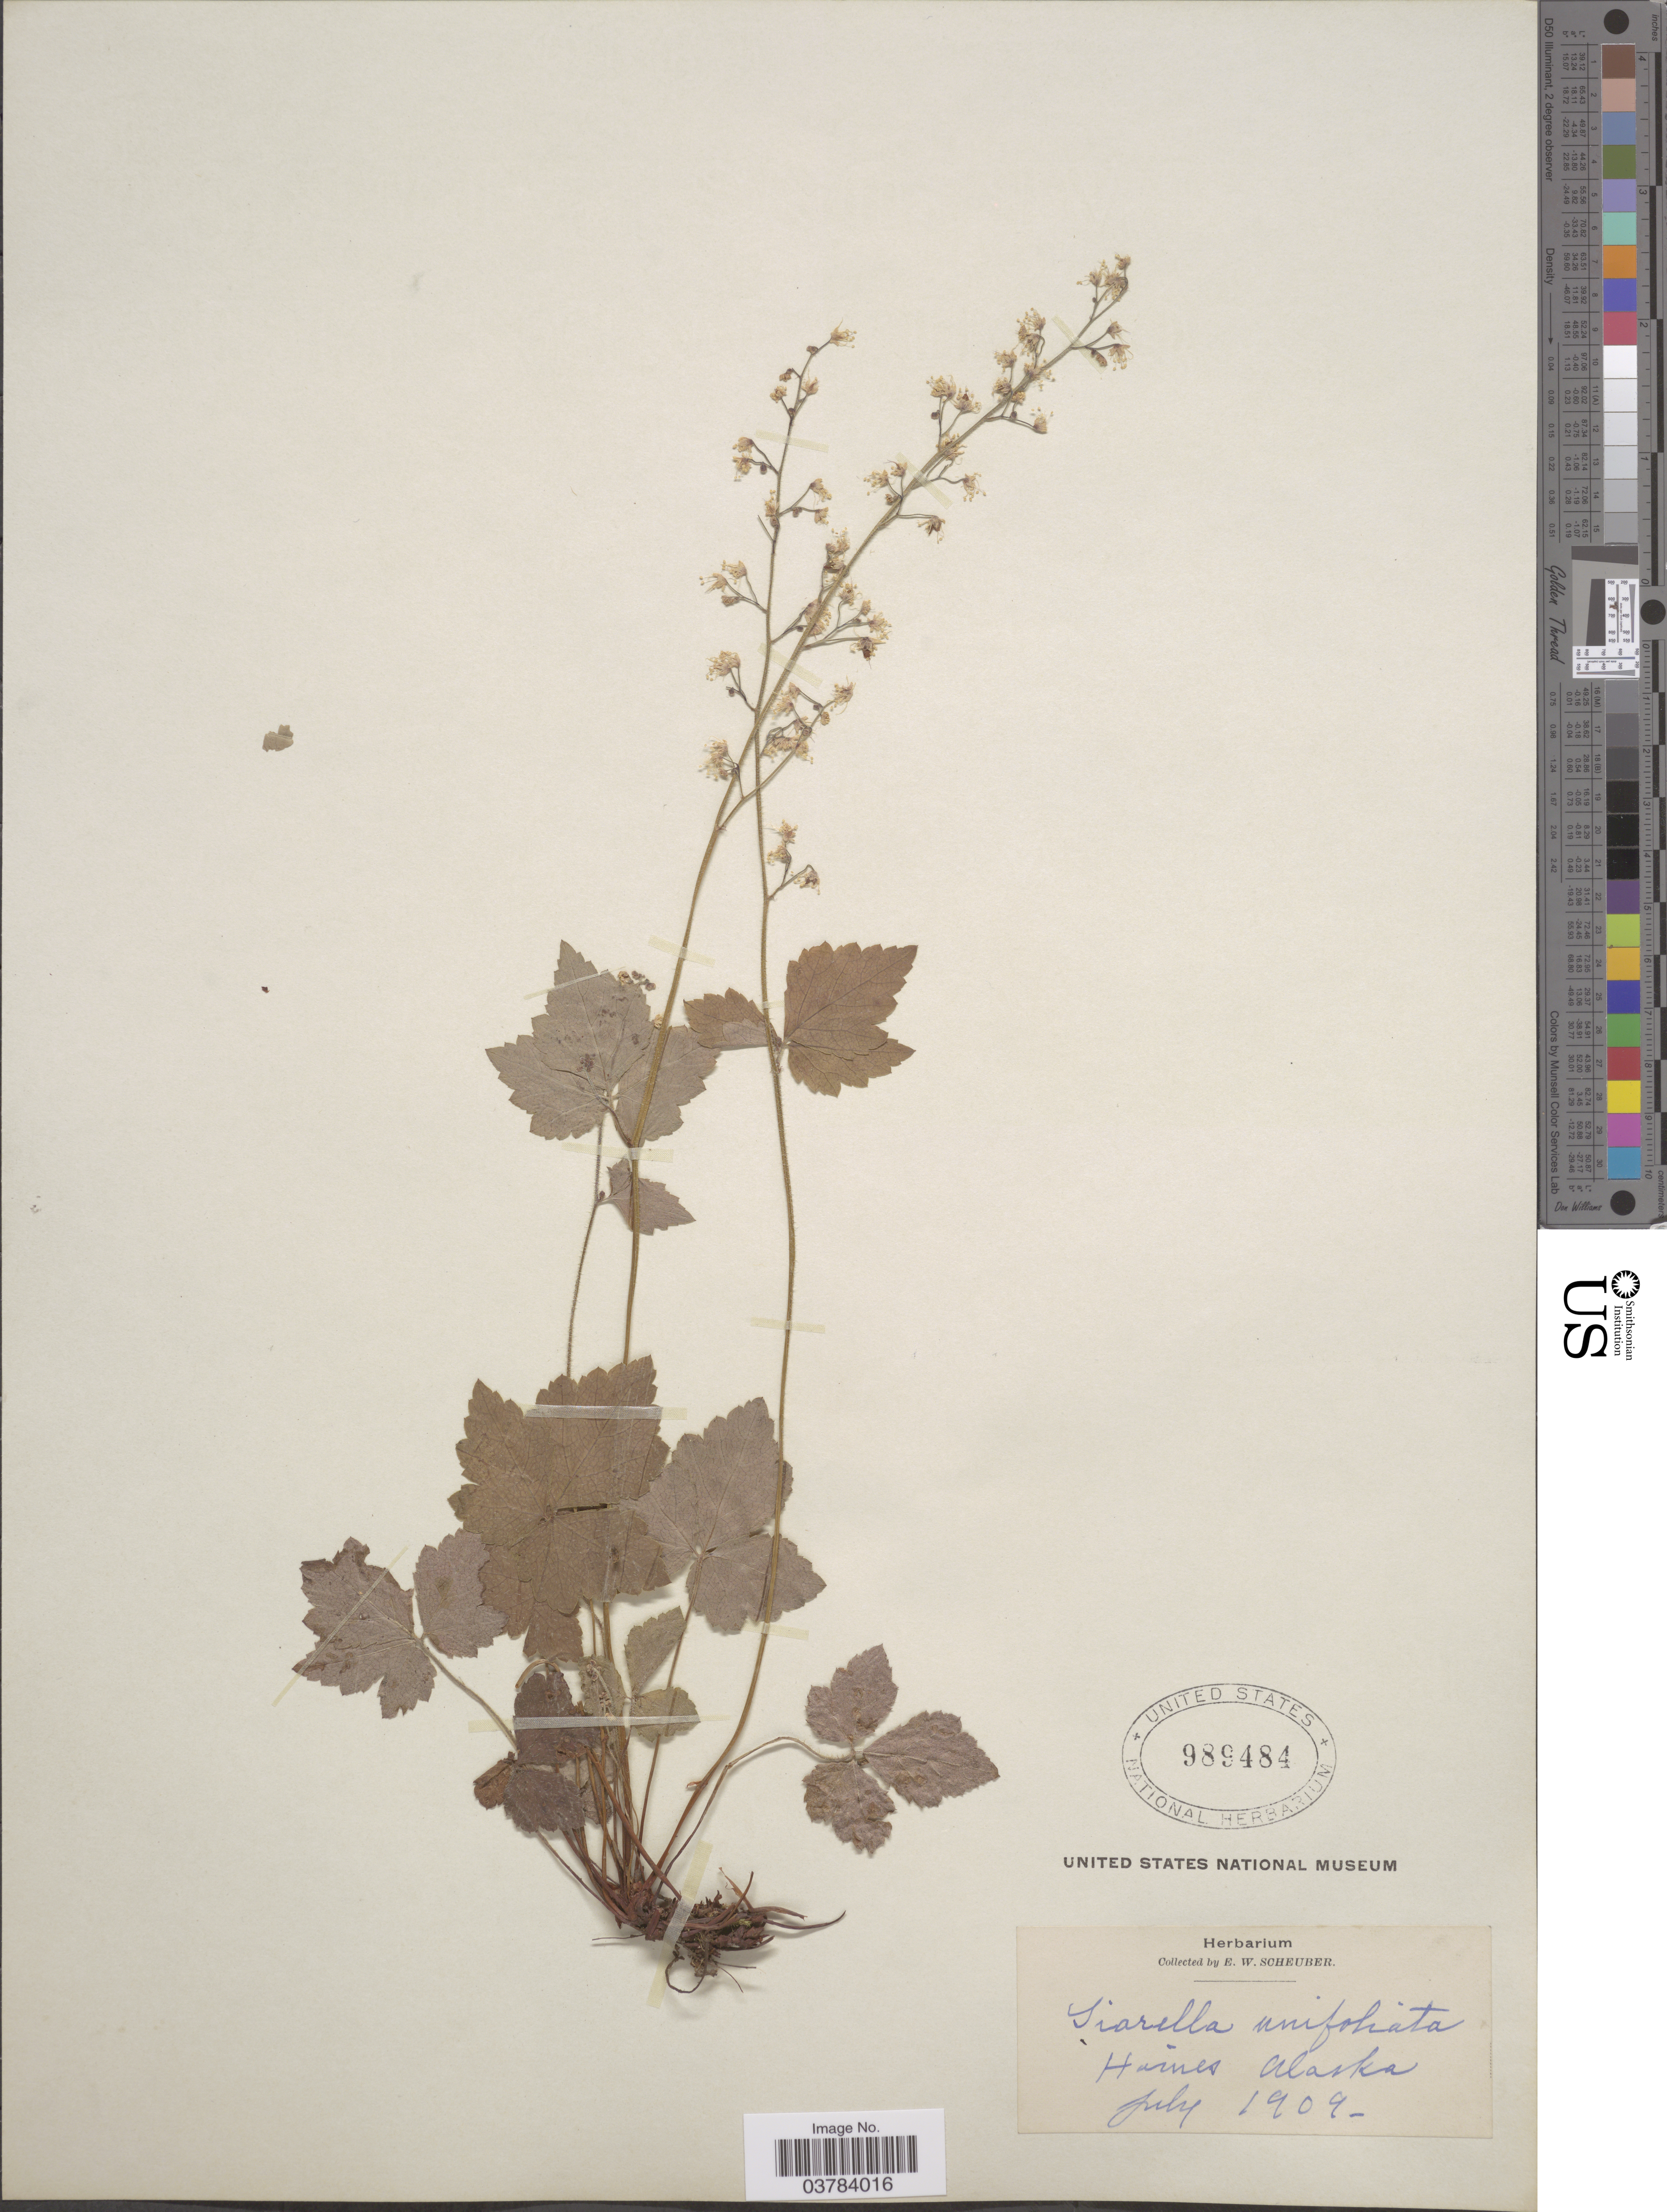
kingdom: Plantae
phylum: Tracheophyta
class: Magnoliopsida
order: Saxifragales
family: Saxifragaceae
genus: Tiarella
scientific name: Tiarella trifoliata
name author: L.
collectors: E. Scheuber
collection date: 1909-07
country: United States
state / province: Alaska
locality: Haines.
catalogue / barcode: US 989484